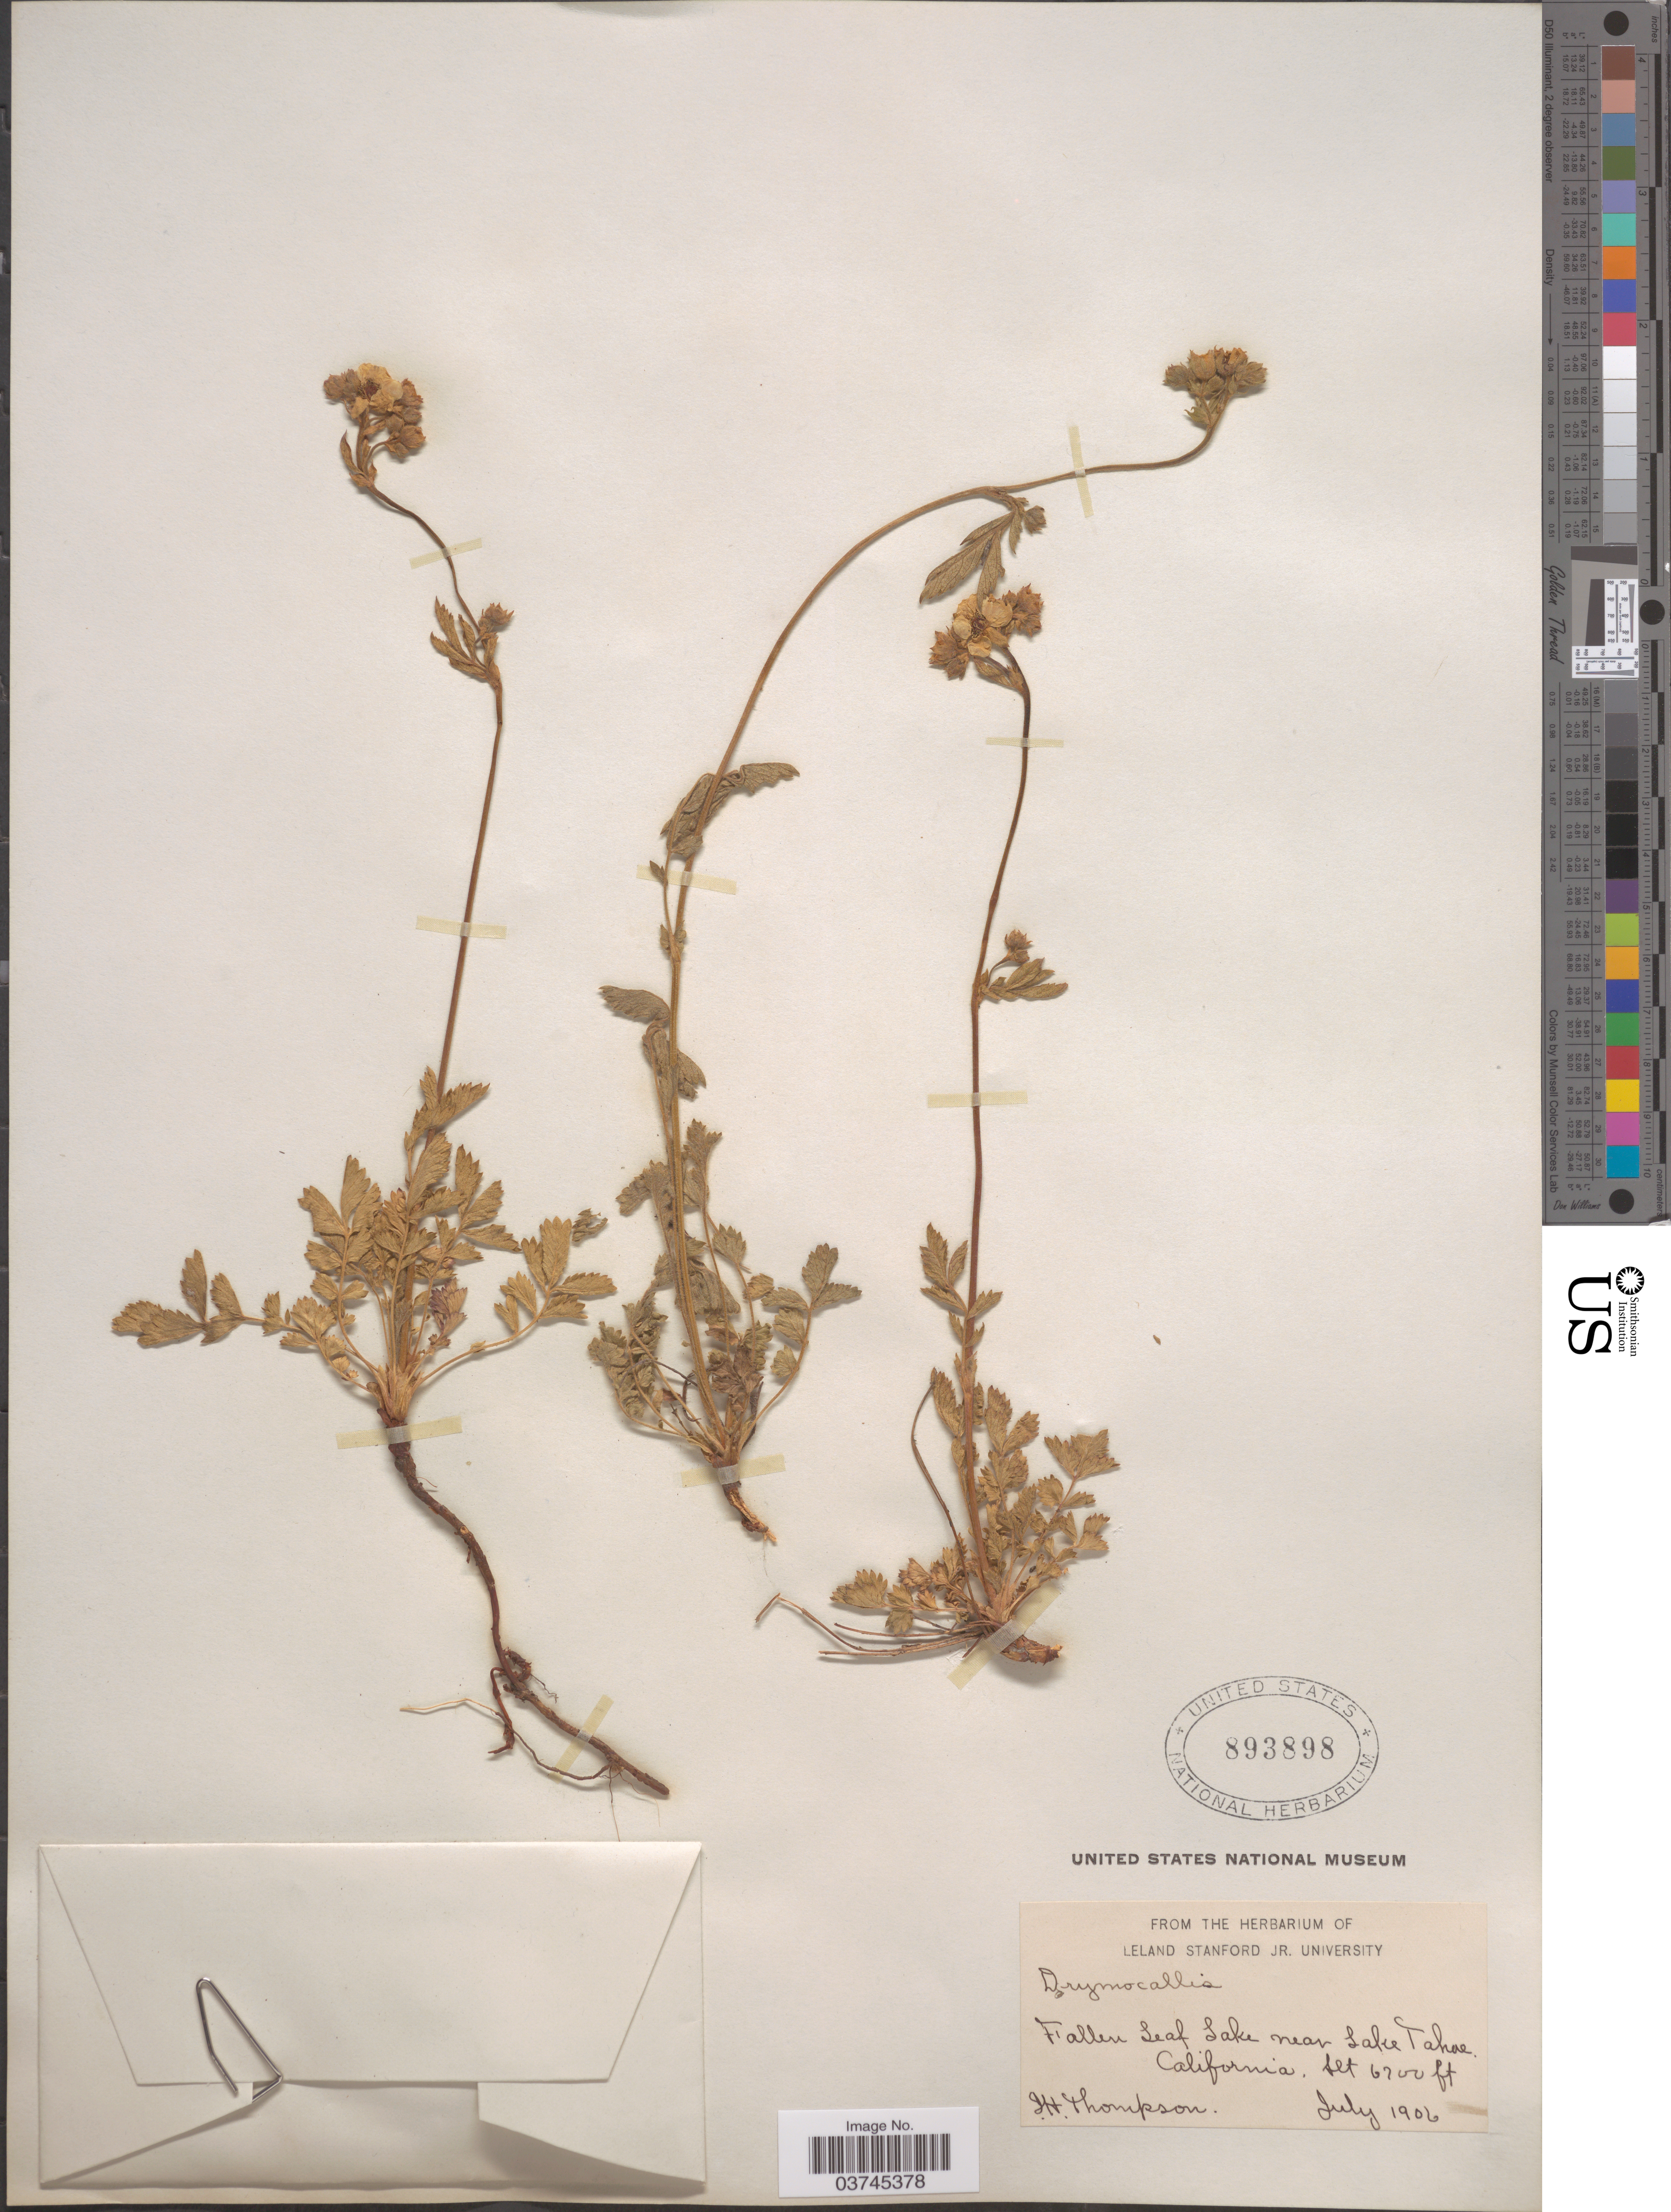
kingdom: Plantae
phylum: Tracheophyta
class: Magnoliopsida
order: Rosales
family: Rosaceae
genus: Drymocallis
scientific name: Drymocallis lactea var. lactea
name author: (Greene) Rydb.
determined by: Strong, Mark T., (BOT), Smithsonian Institution - National Museum of Natural History (UNITED STATES)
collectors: J. Thompson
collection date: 1906-07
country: United States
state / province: California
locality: Fallen Leaf Lake near Lake Tahoe.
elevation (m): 2042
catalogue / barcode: US 893898